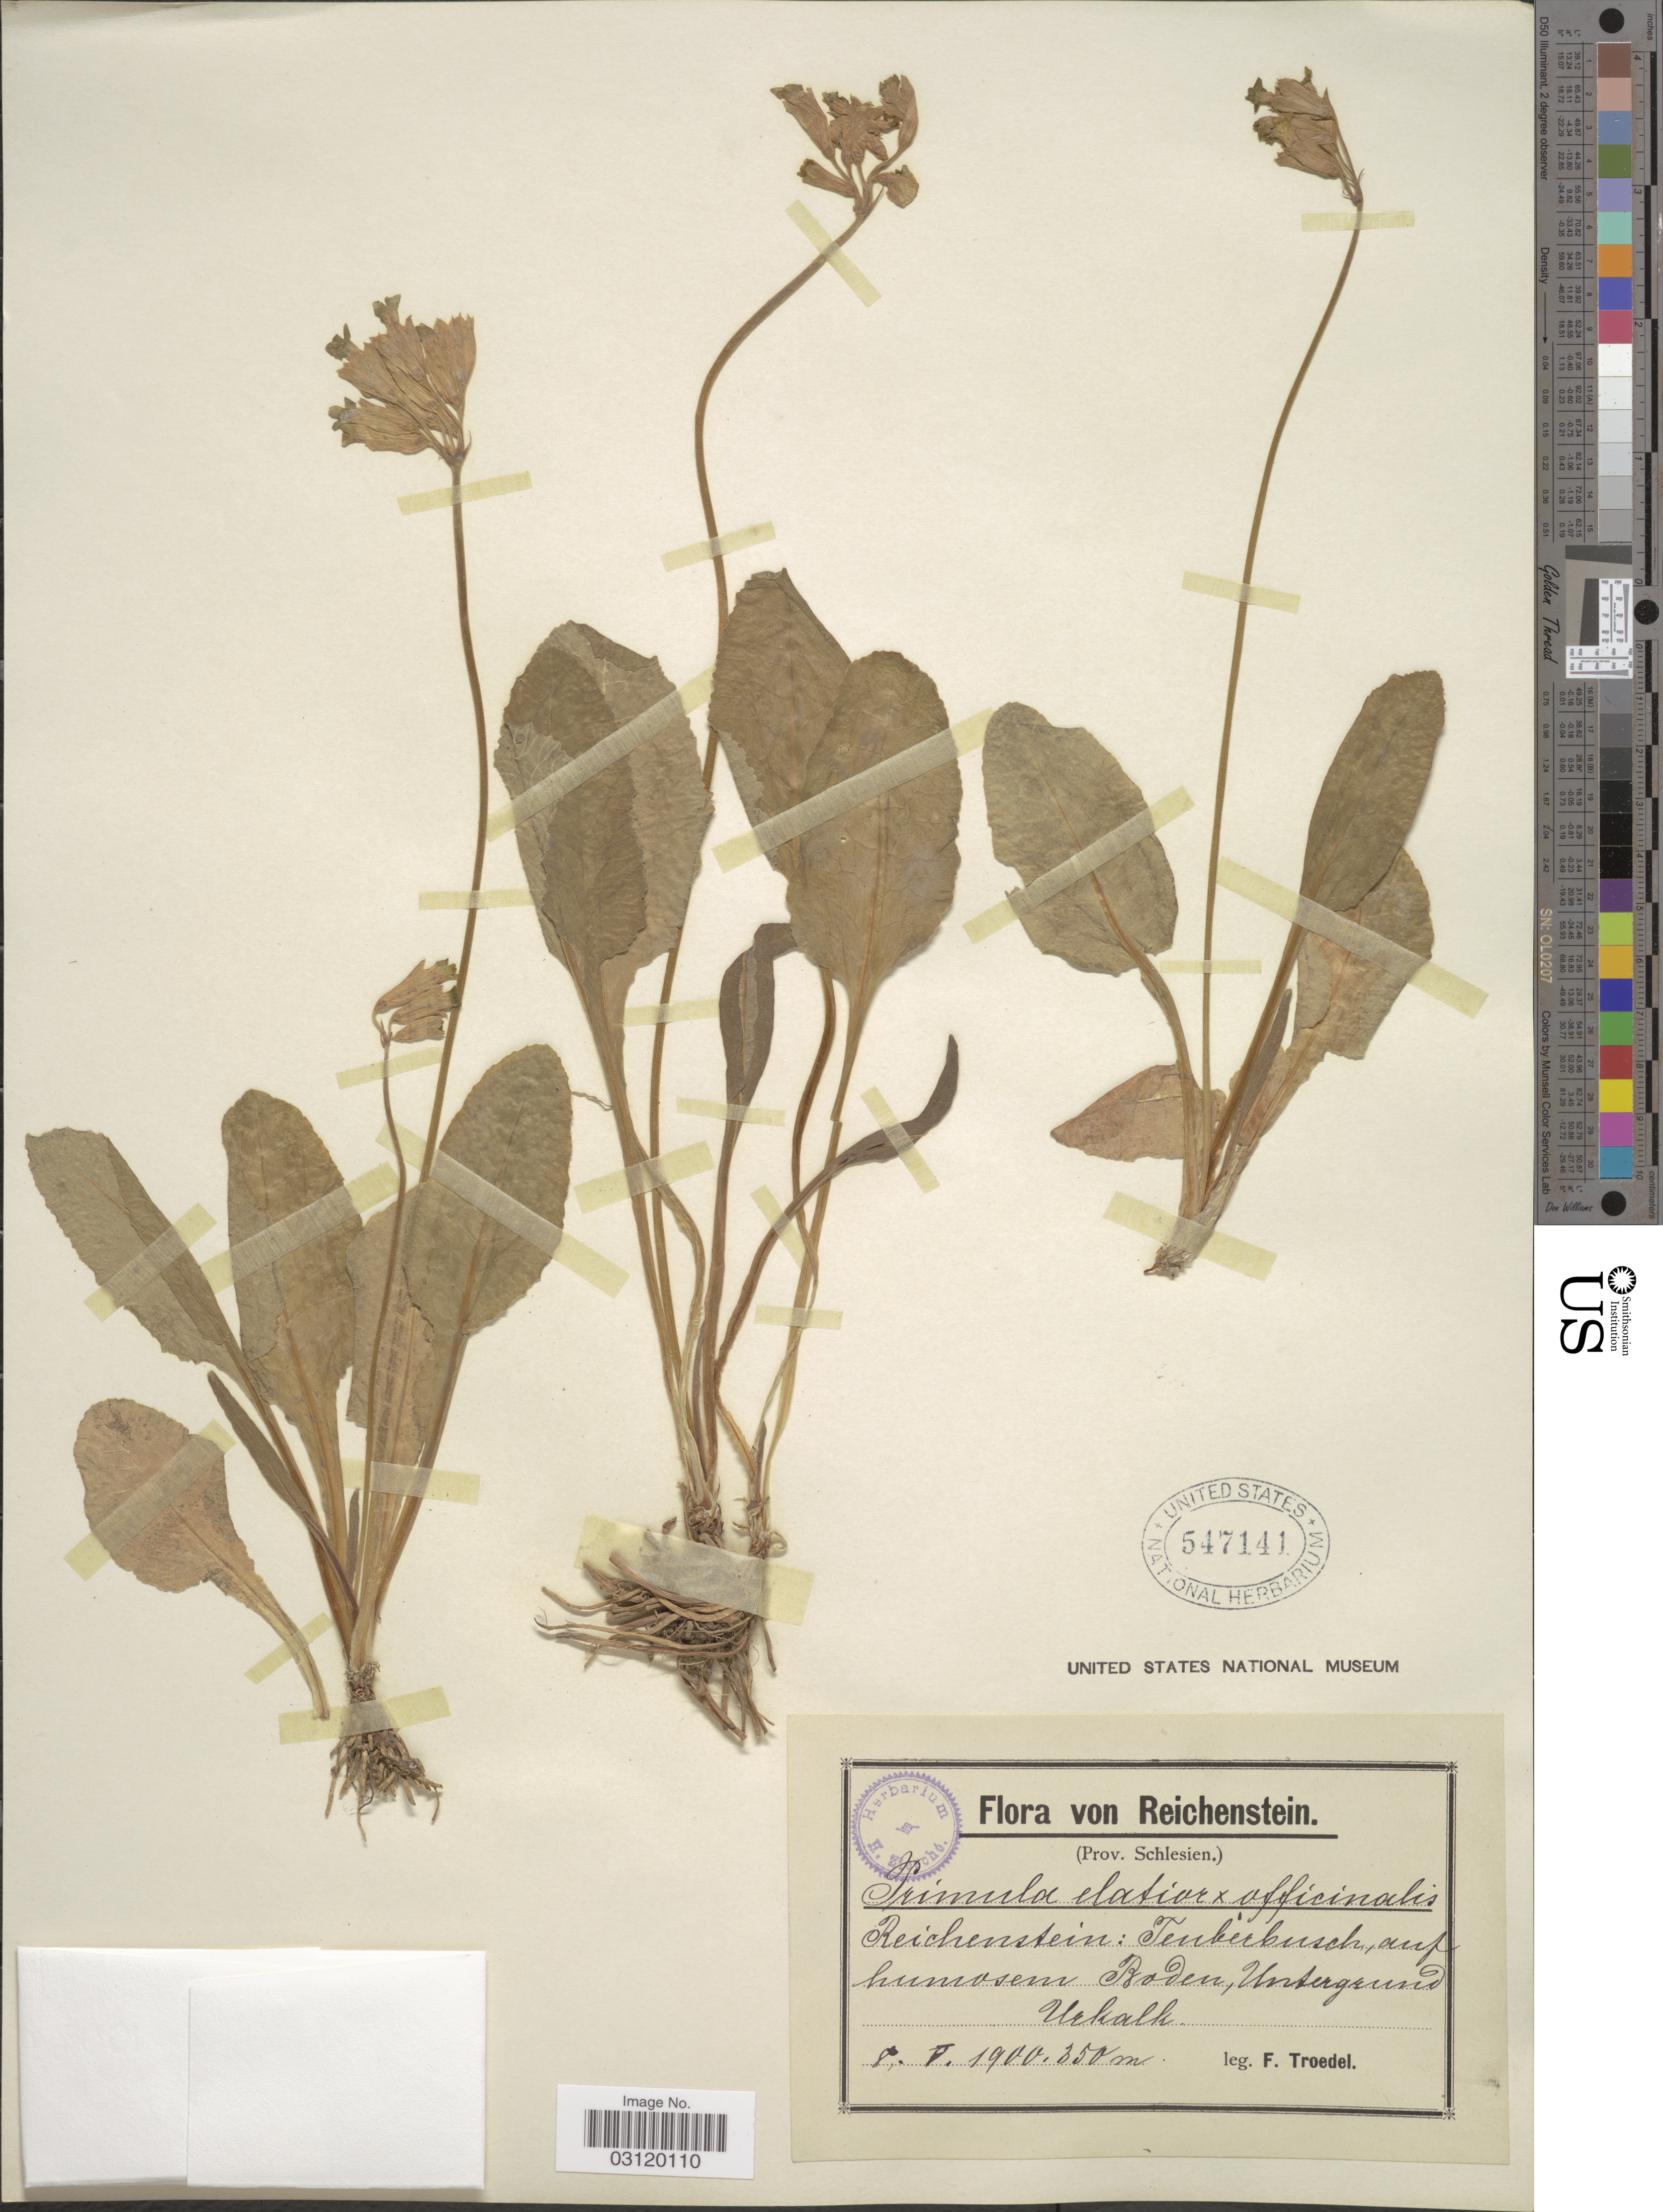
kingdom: Plantae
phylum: Tracheophyta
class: Magnoliopsida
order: Ericales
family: Primulaceae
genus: Primula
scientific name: Primula elatior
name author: (L.) Hill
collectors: F. Troedel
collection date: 1900-05-08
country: Poland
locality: Reichenstein (Prov. Schlesien.). Teuberbusch, auf humosem Roden, Untergrund Urkalk.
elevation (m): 350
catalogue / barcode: US 547141